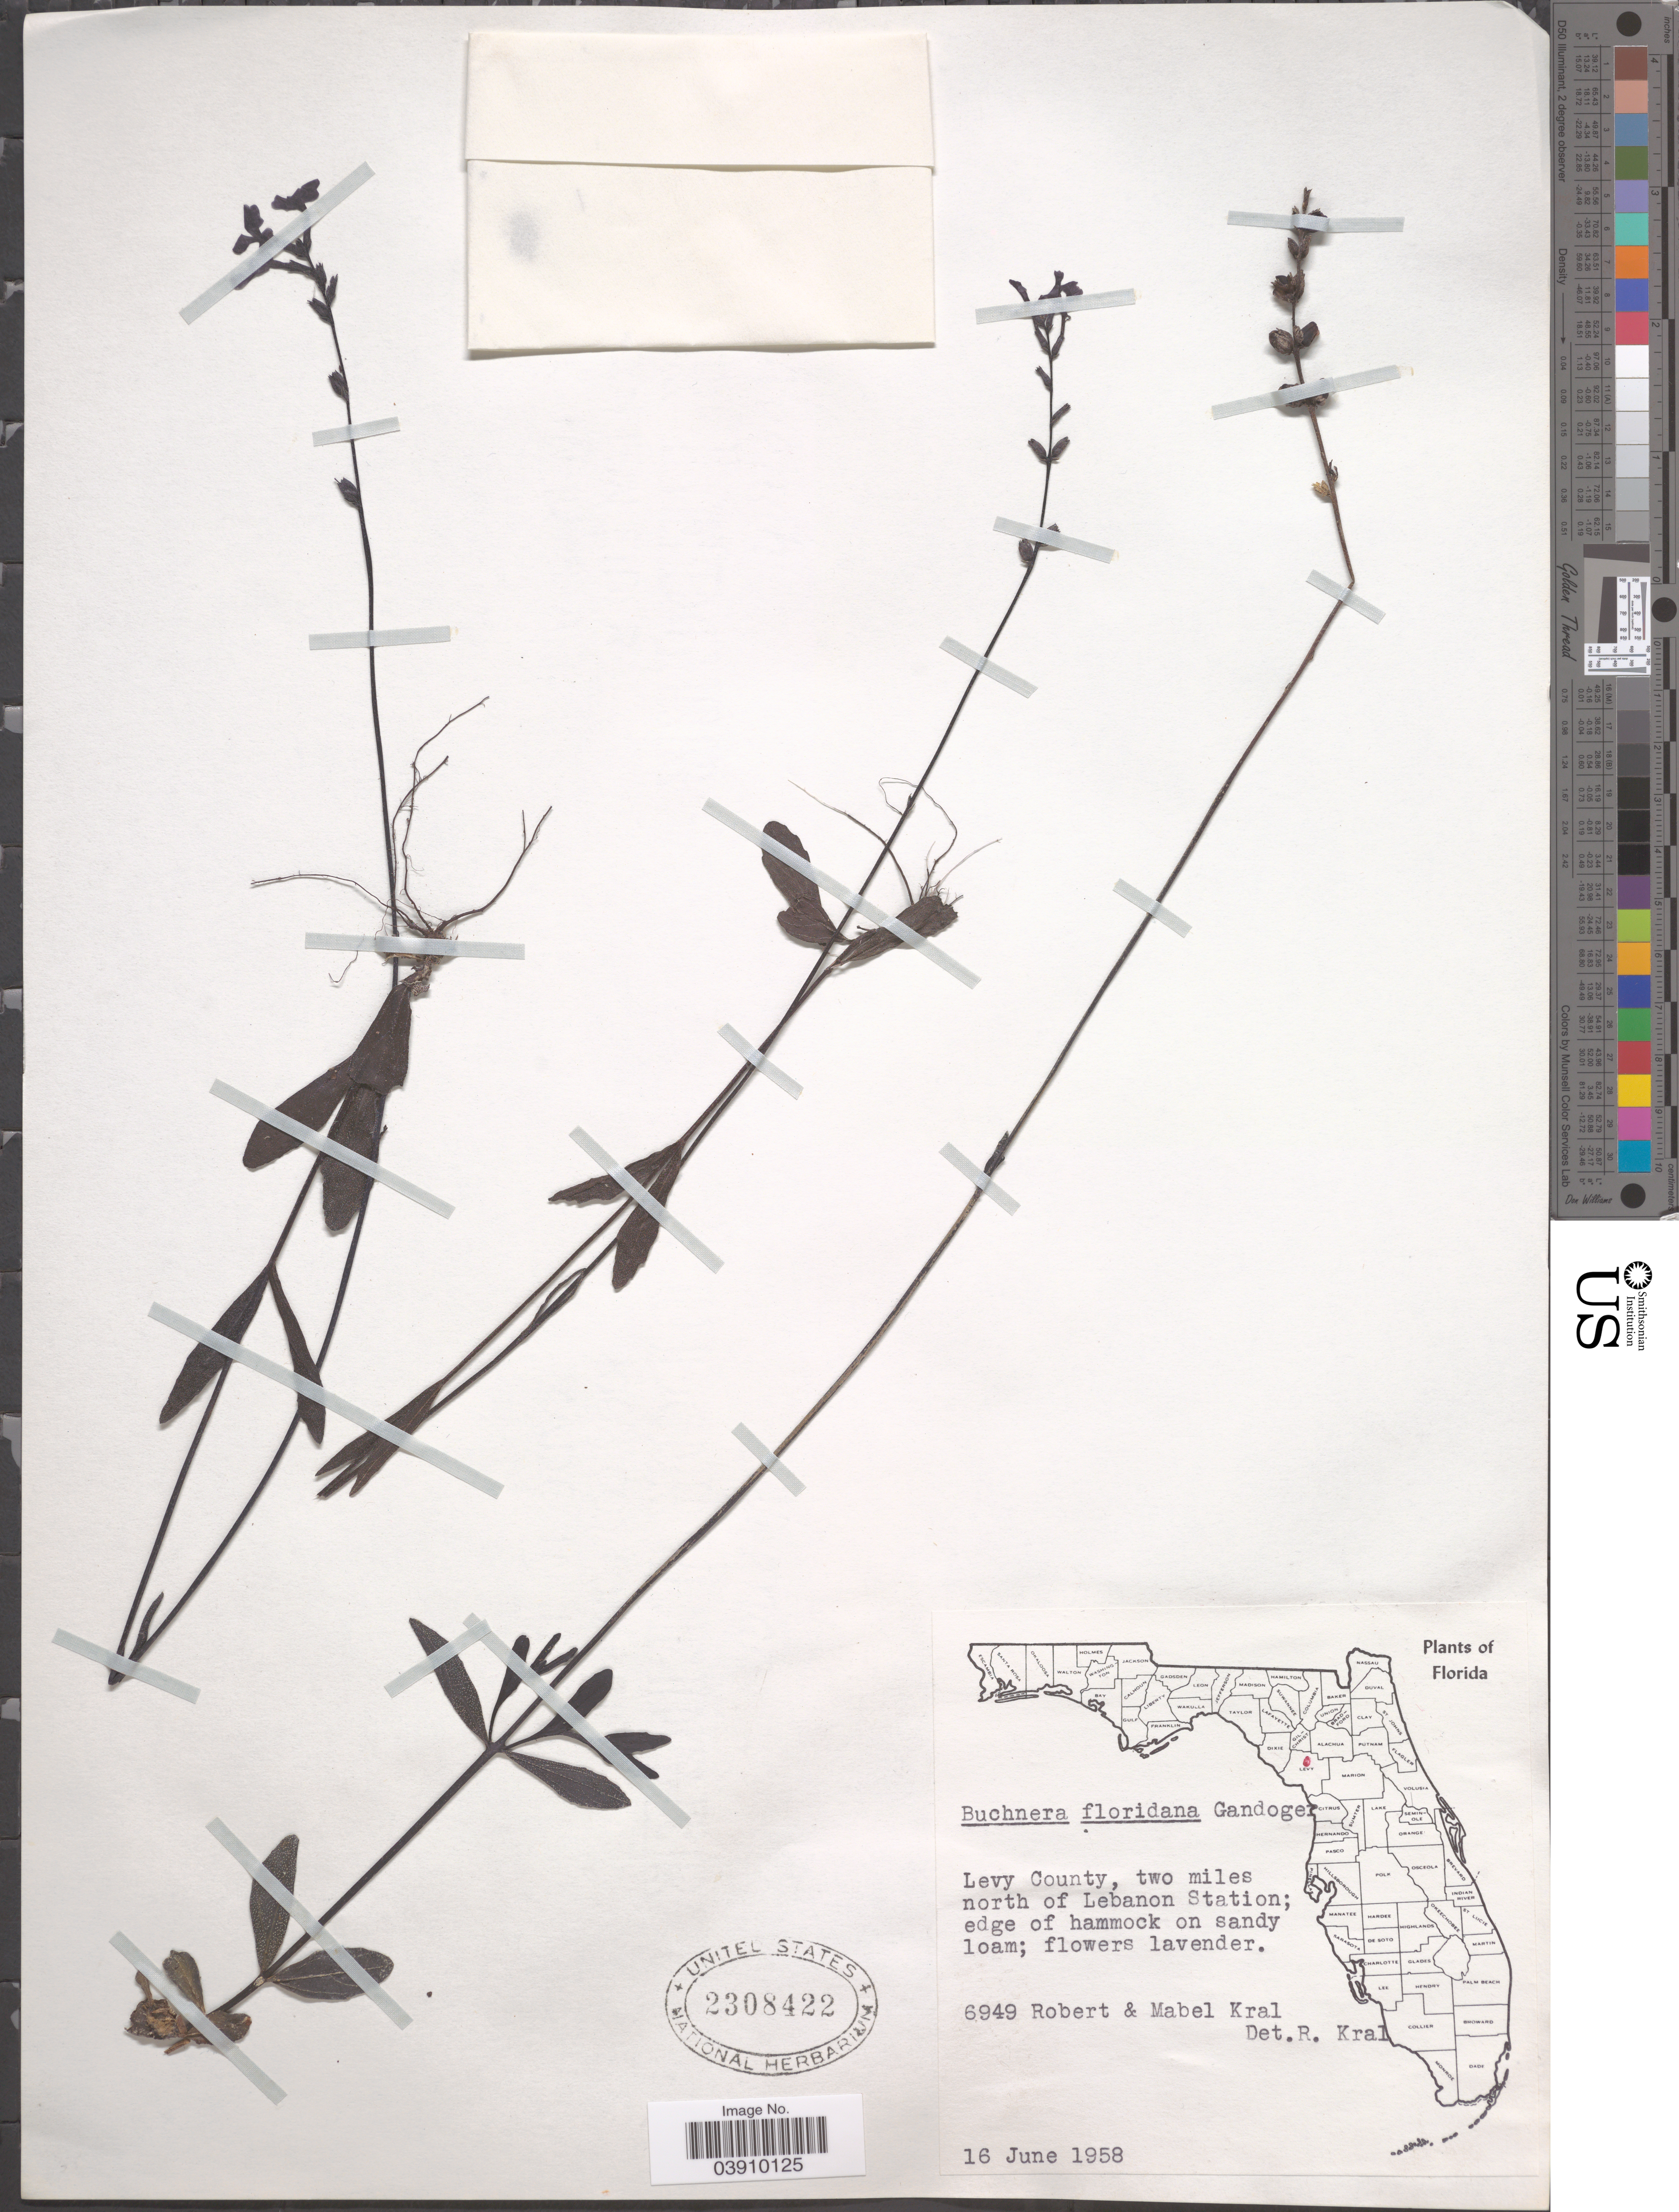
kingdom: Plantae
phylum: Tracheophyta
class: Magnoliopsida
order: Lamiales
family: Orobanchaceae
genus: Buchnera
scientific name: Buchnera floridana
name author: Gand.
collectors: R. Kral & M. Kral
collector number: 6949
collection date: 1958-06-16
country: United States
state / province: Florida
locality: Levy County, two miles north of Lebanon Station; edge of hammock on sandy loam.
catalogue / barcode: US 2308422